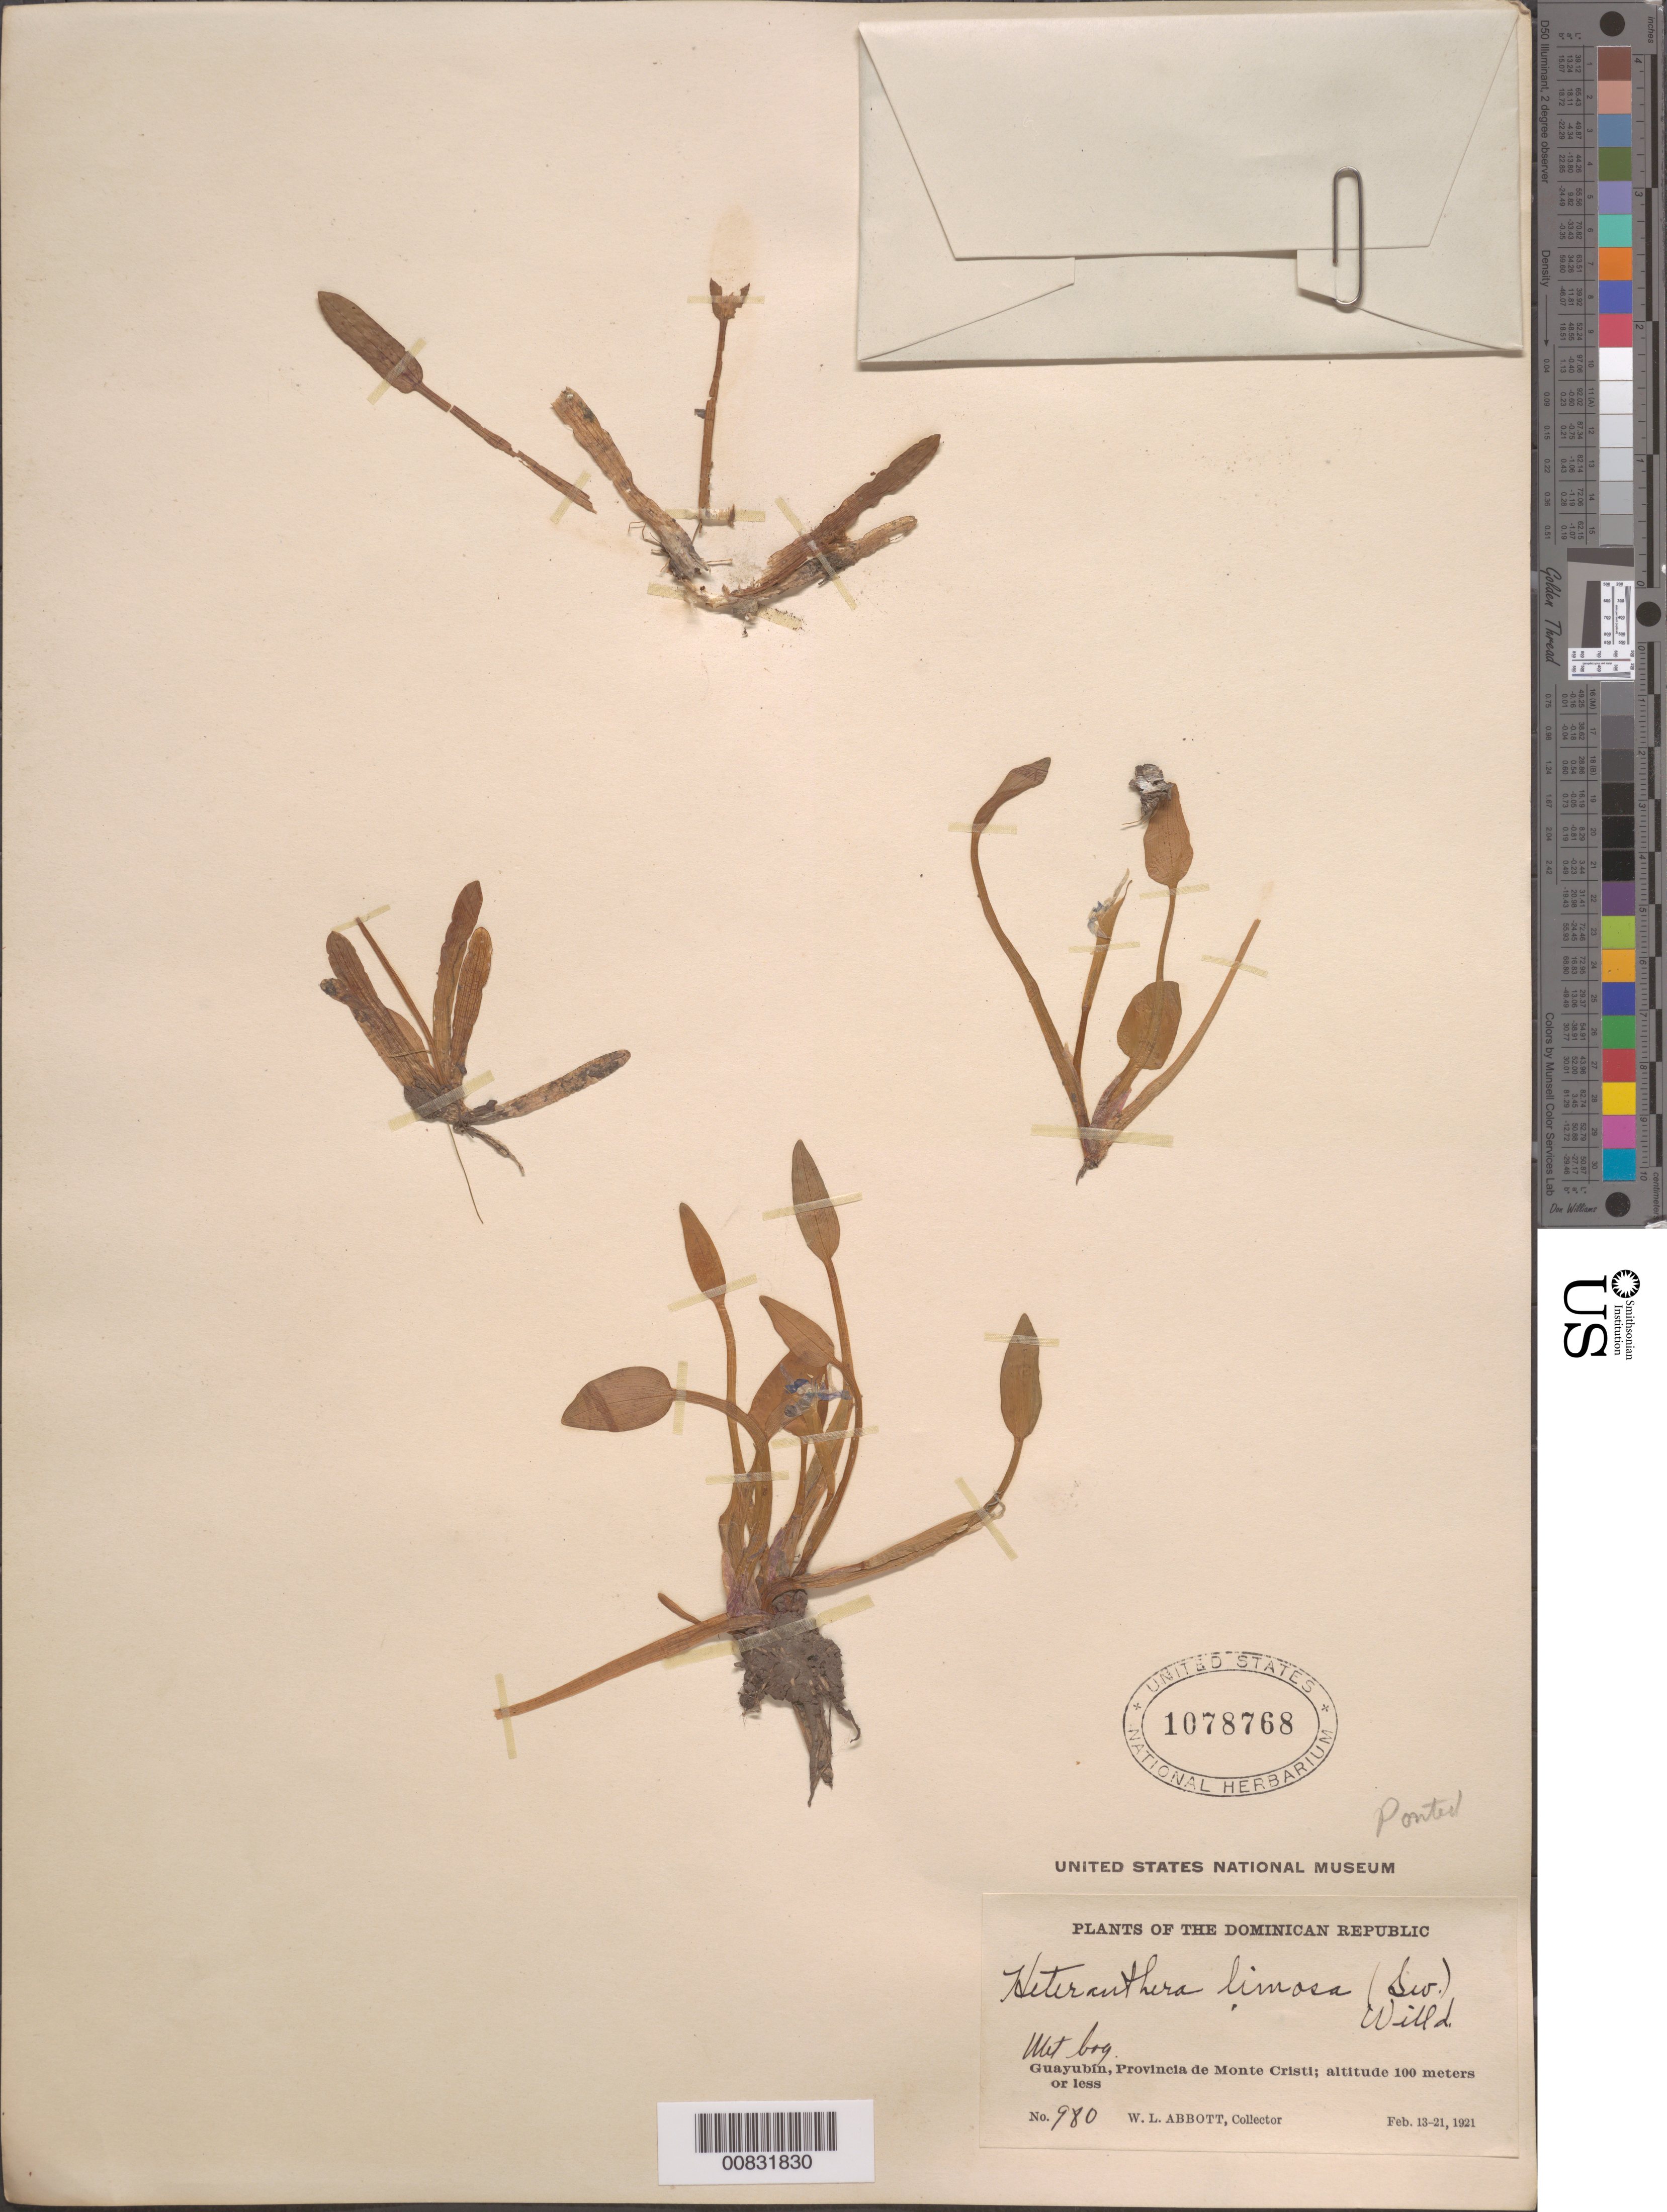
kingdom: Plantae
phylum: Tracheophyta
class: Liliopsida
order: Commelinales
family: Pontederiaceae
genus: Heteranthera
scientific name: Heteranthera limosa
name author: (Sw.) Willd.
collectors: W. L. Abbott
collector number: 980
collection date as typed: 13 Feb 1921 to 21 Feb 1921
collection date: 1921-02-13/1921-02-21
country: Dominican Republic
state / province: Monte Cristi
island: Hispaniola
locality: Guayubín.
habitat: Wet bog.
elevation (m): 100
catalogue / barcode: US 1078768